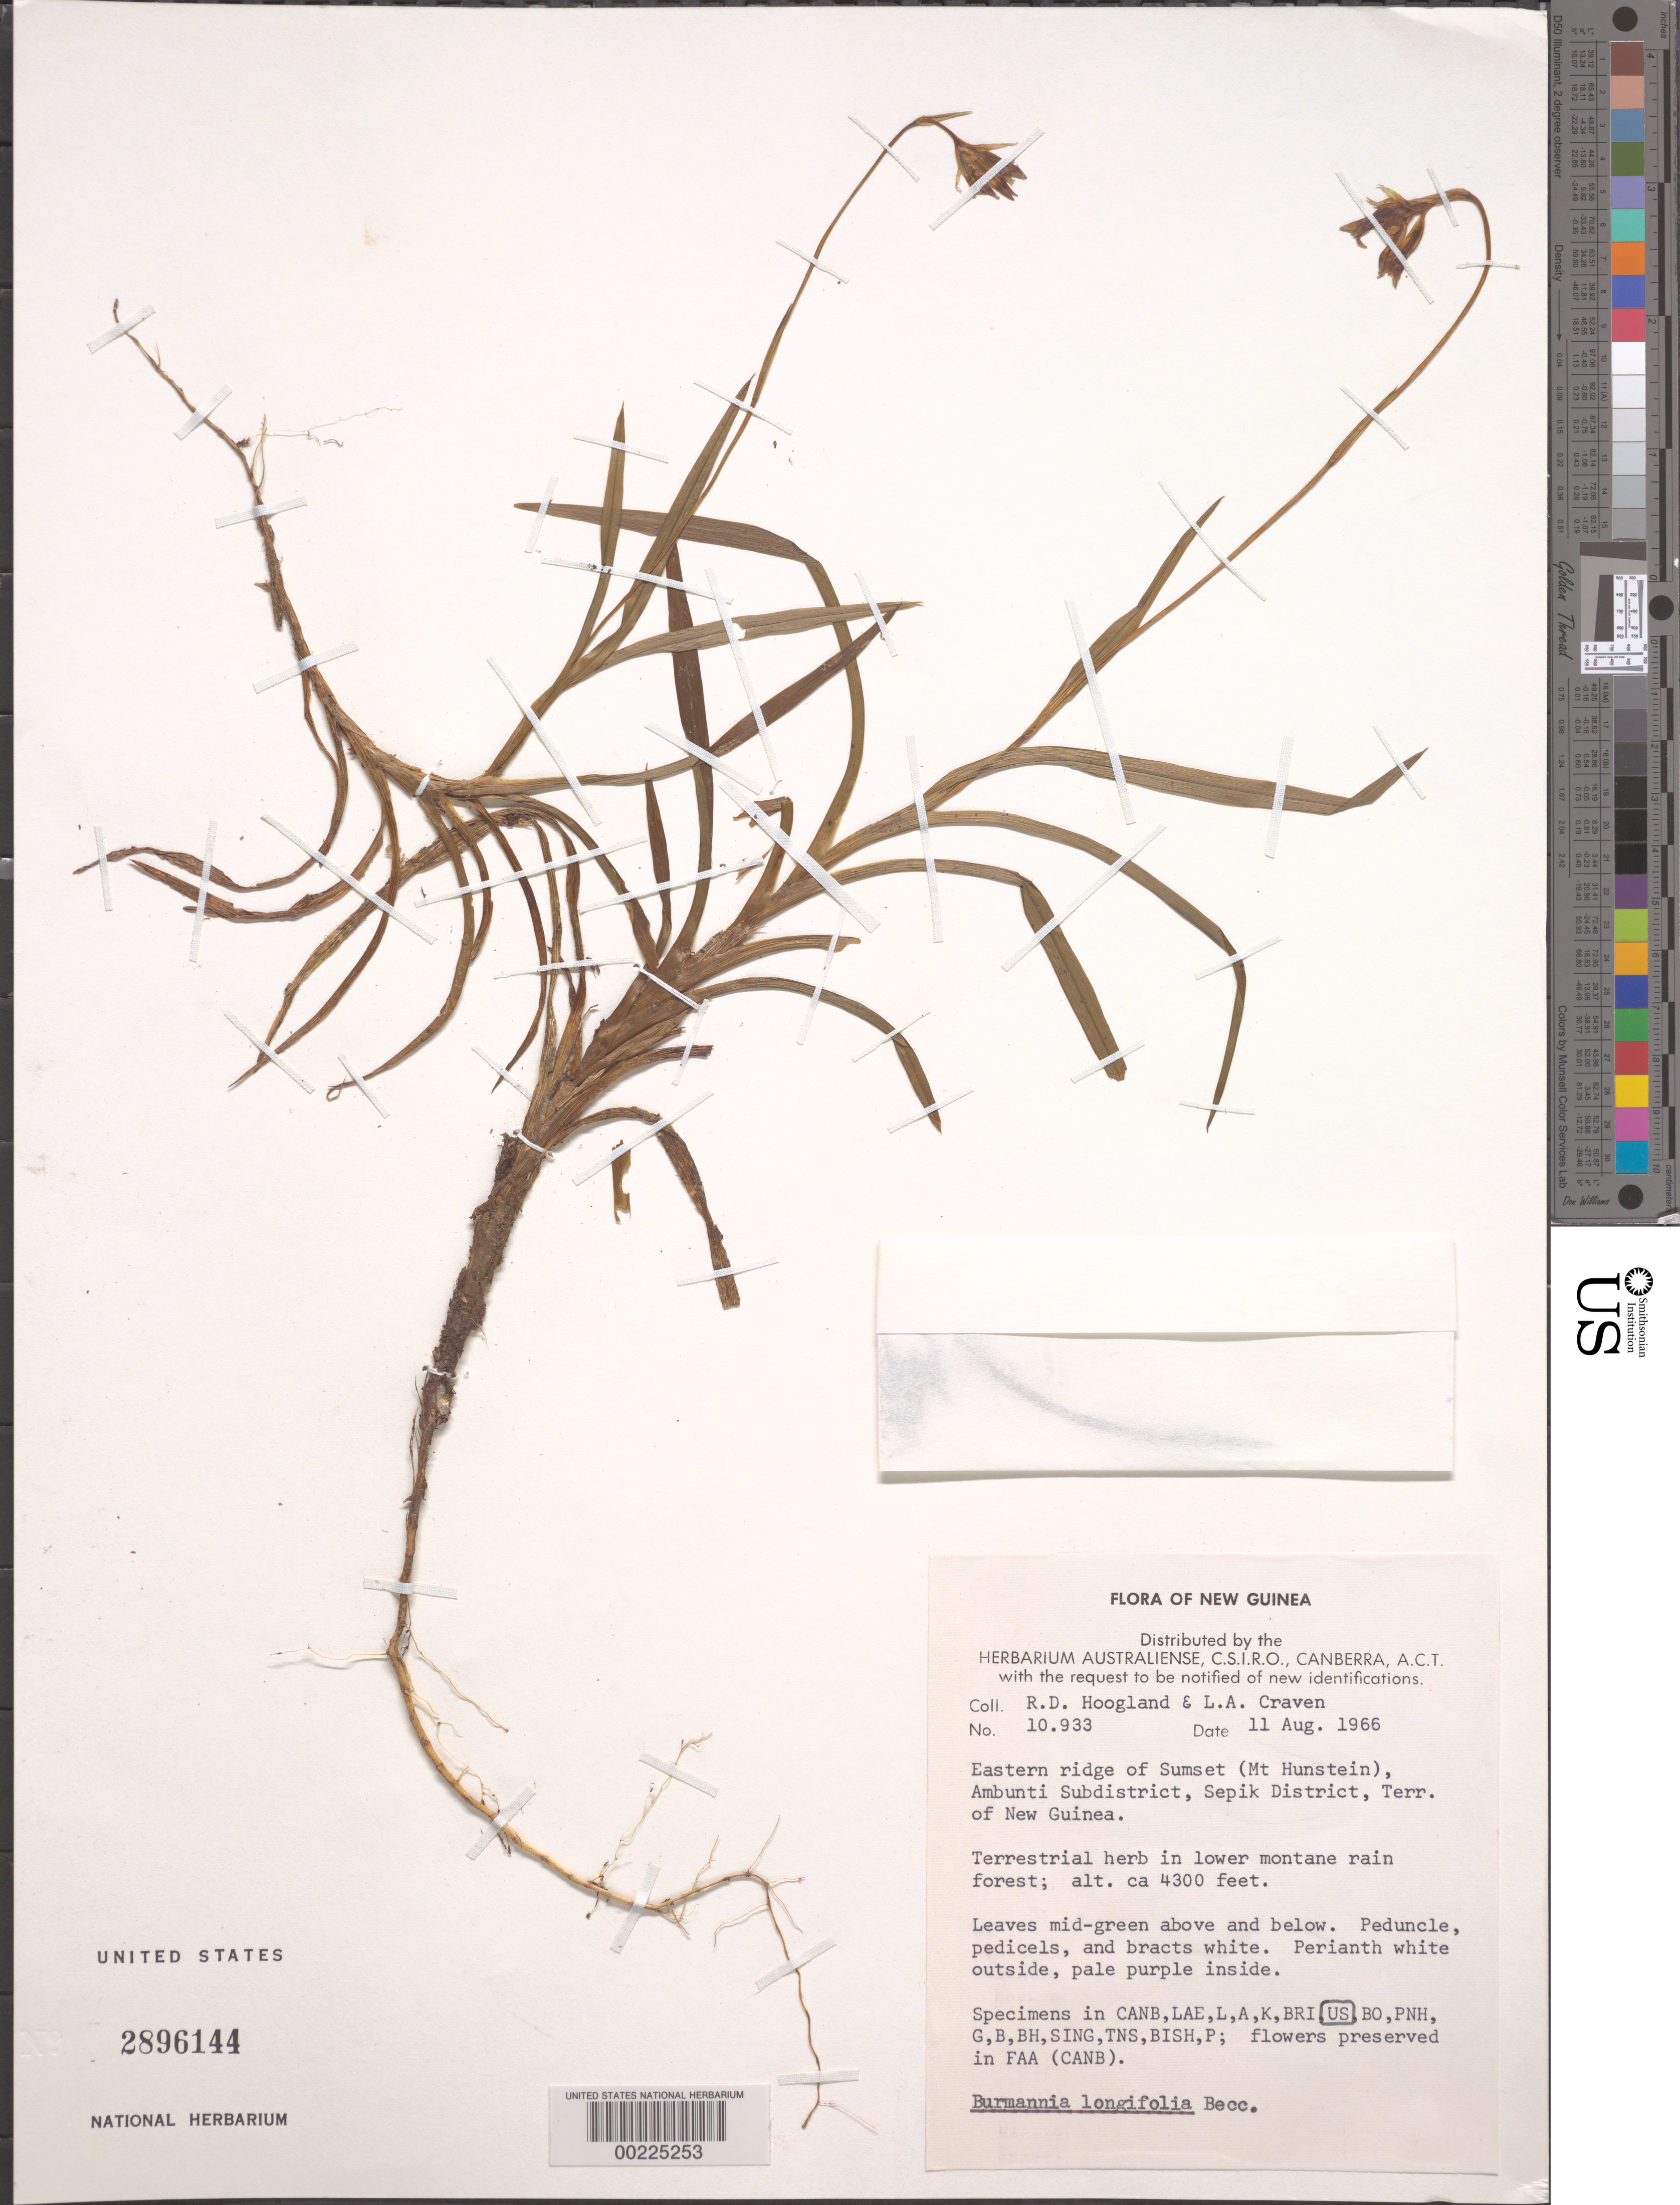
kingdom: Plantae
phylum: Tracheophyta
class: Liliopsida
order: Dioscoreales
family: Burmanniaceae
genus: Burmannia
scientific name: Burmannia longifolia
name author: Becc.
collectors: R. D. Hoogland & L. A. Craven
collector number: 10933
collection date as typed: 11 Aug 1966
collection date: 1966-08-11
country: Papua New Guinea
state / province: East Sepik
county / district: Ambunti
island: New Guinea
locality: Eastern ridge of sumset (mt hunstein), sepik dist.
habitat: Lower montane rain forest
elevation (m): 1311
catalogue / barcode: US 2896144